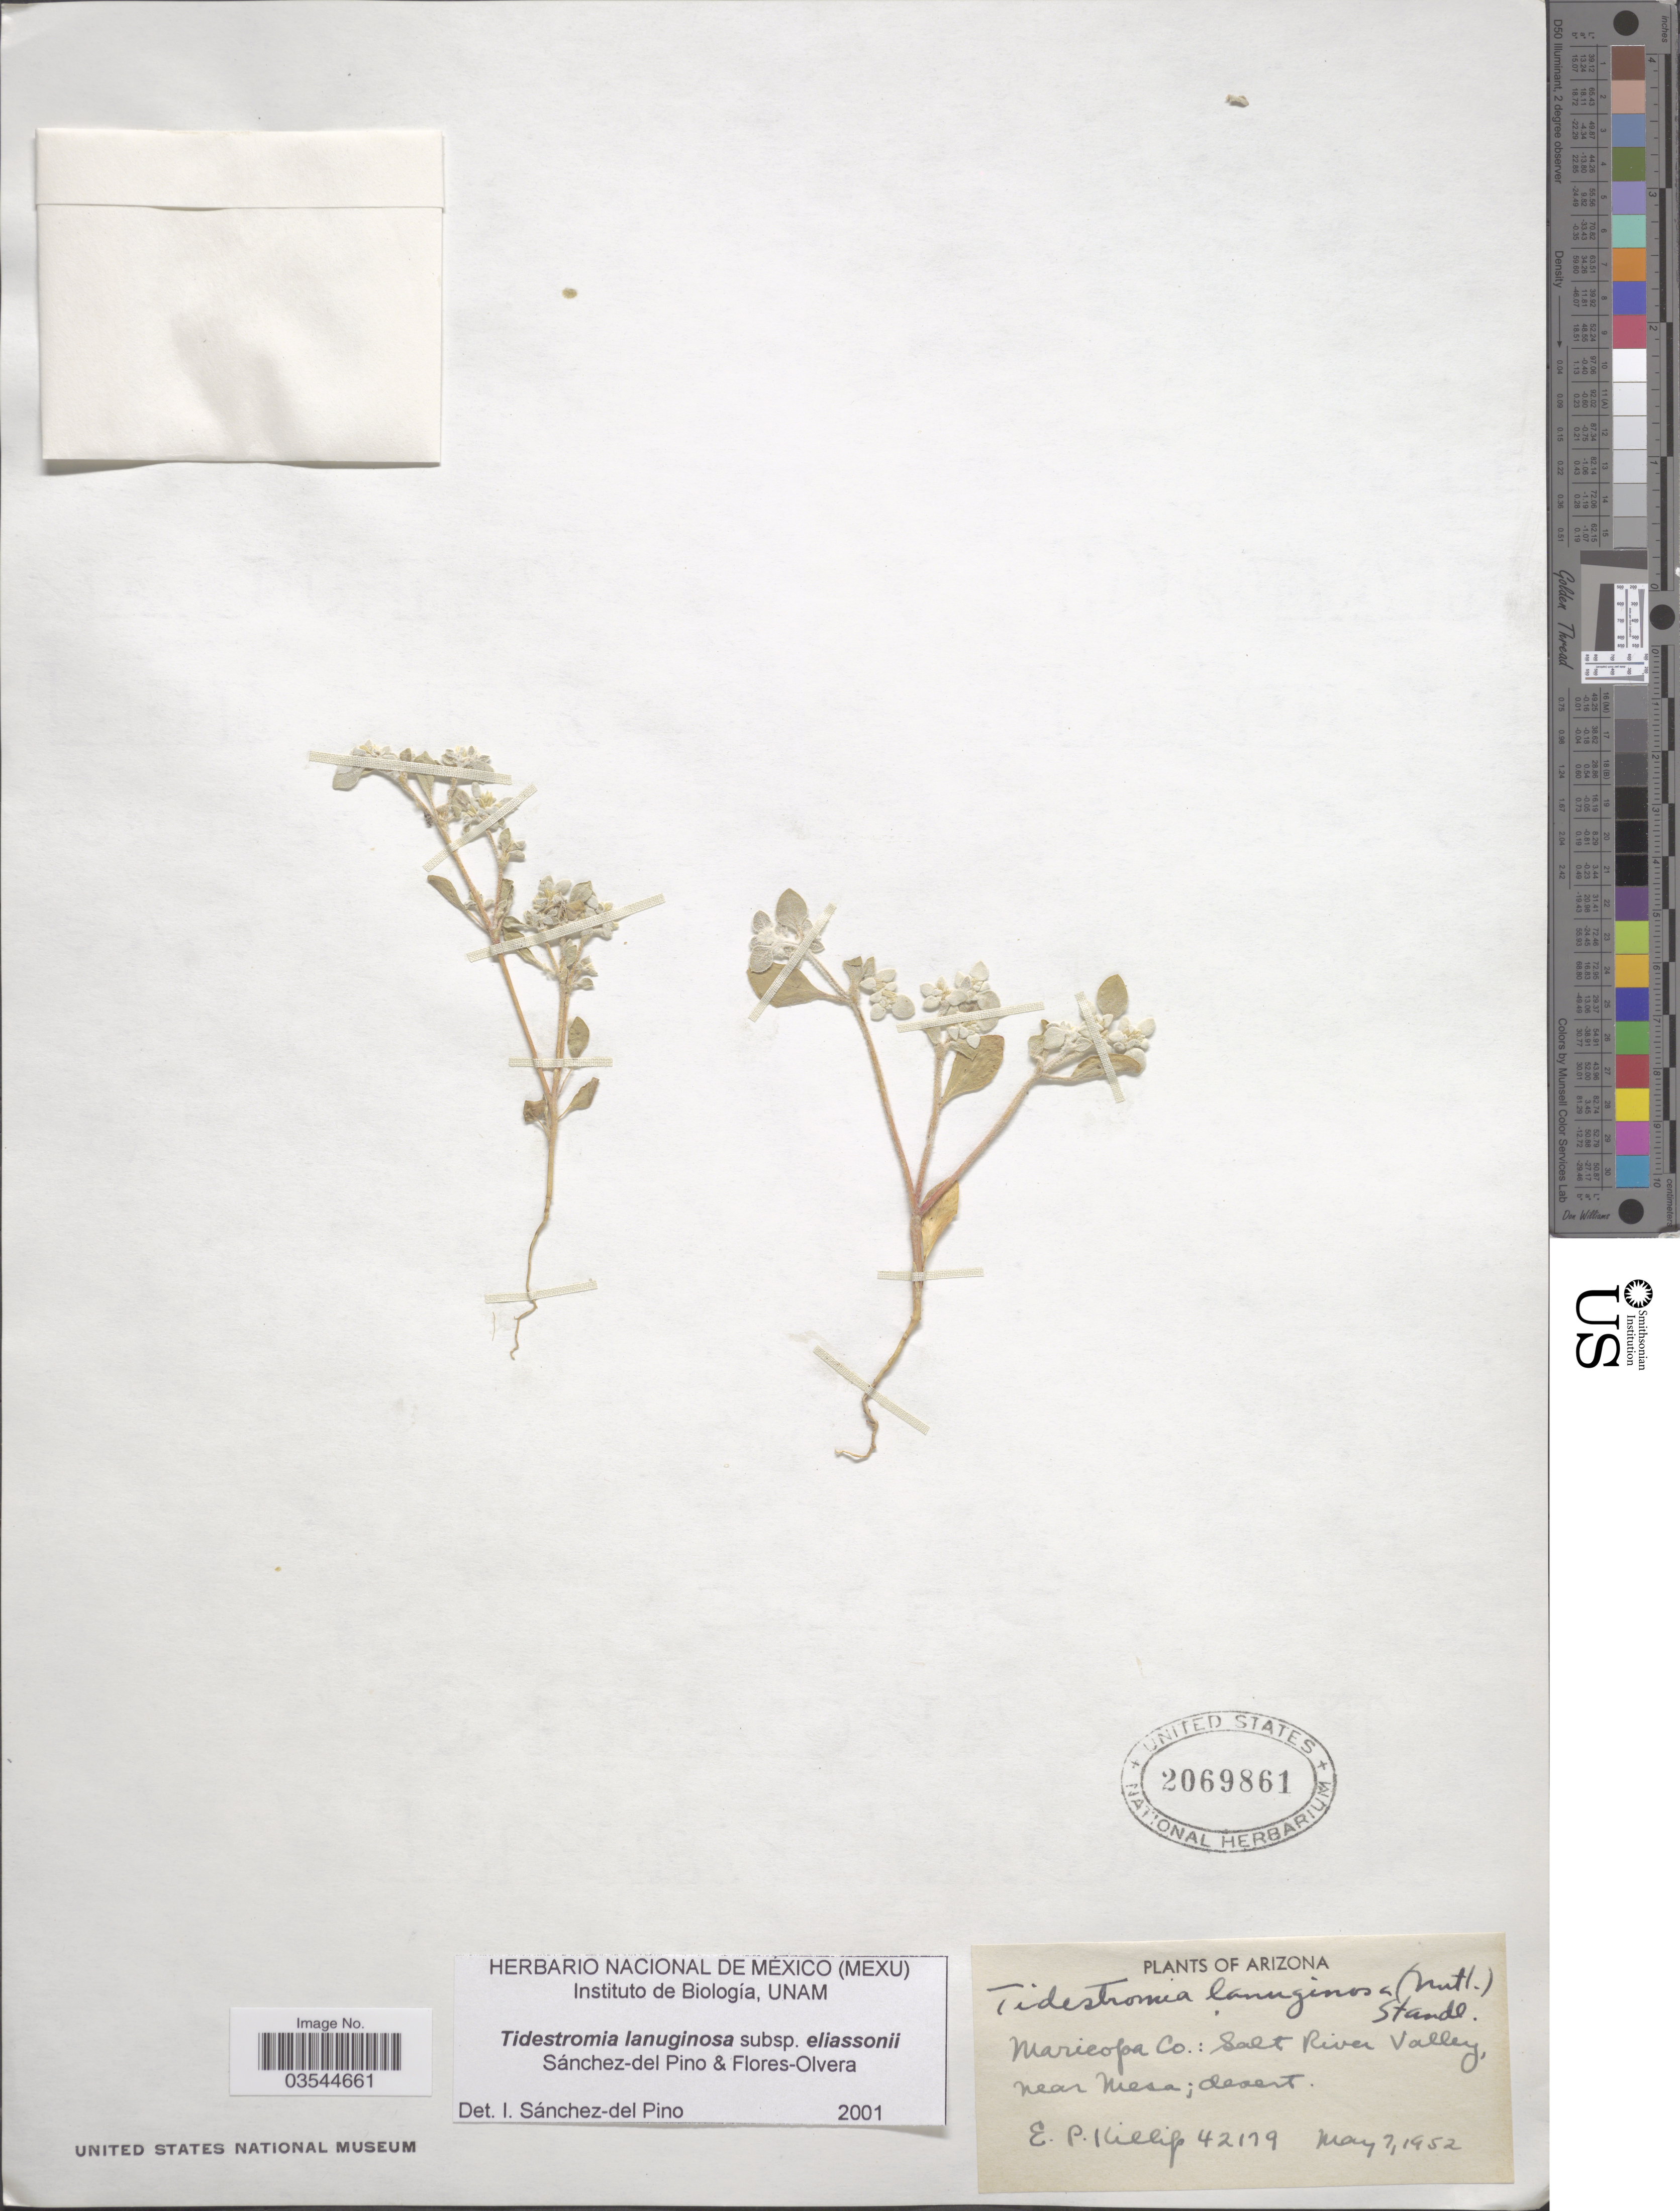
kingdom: Plantae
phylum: Tracheophyta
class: Magnoliopsida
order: Caryophyllales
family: Amaranthaceae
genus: Tidestromia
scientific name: Tidestromia lanuginosa subsp. eliassoniana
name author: Sánch. Pino & Flores Olv.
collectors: E. P. Killip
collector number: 42179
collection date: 1952-05-07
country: United States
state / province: Arizona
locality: Maricopa Co.: Salt River Valley, near mesa; desert.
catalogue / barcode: US 2069861